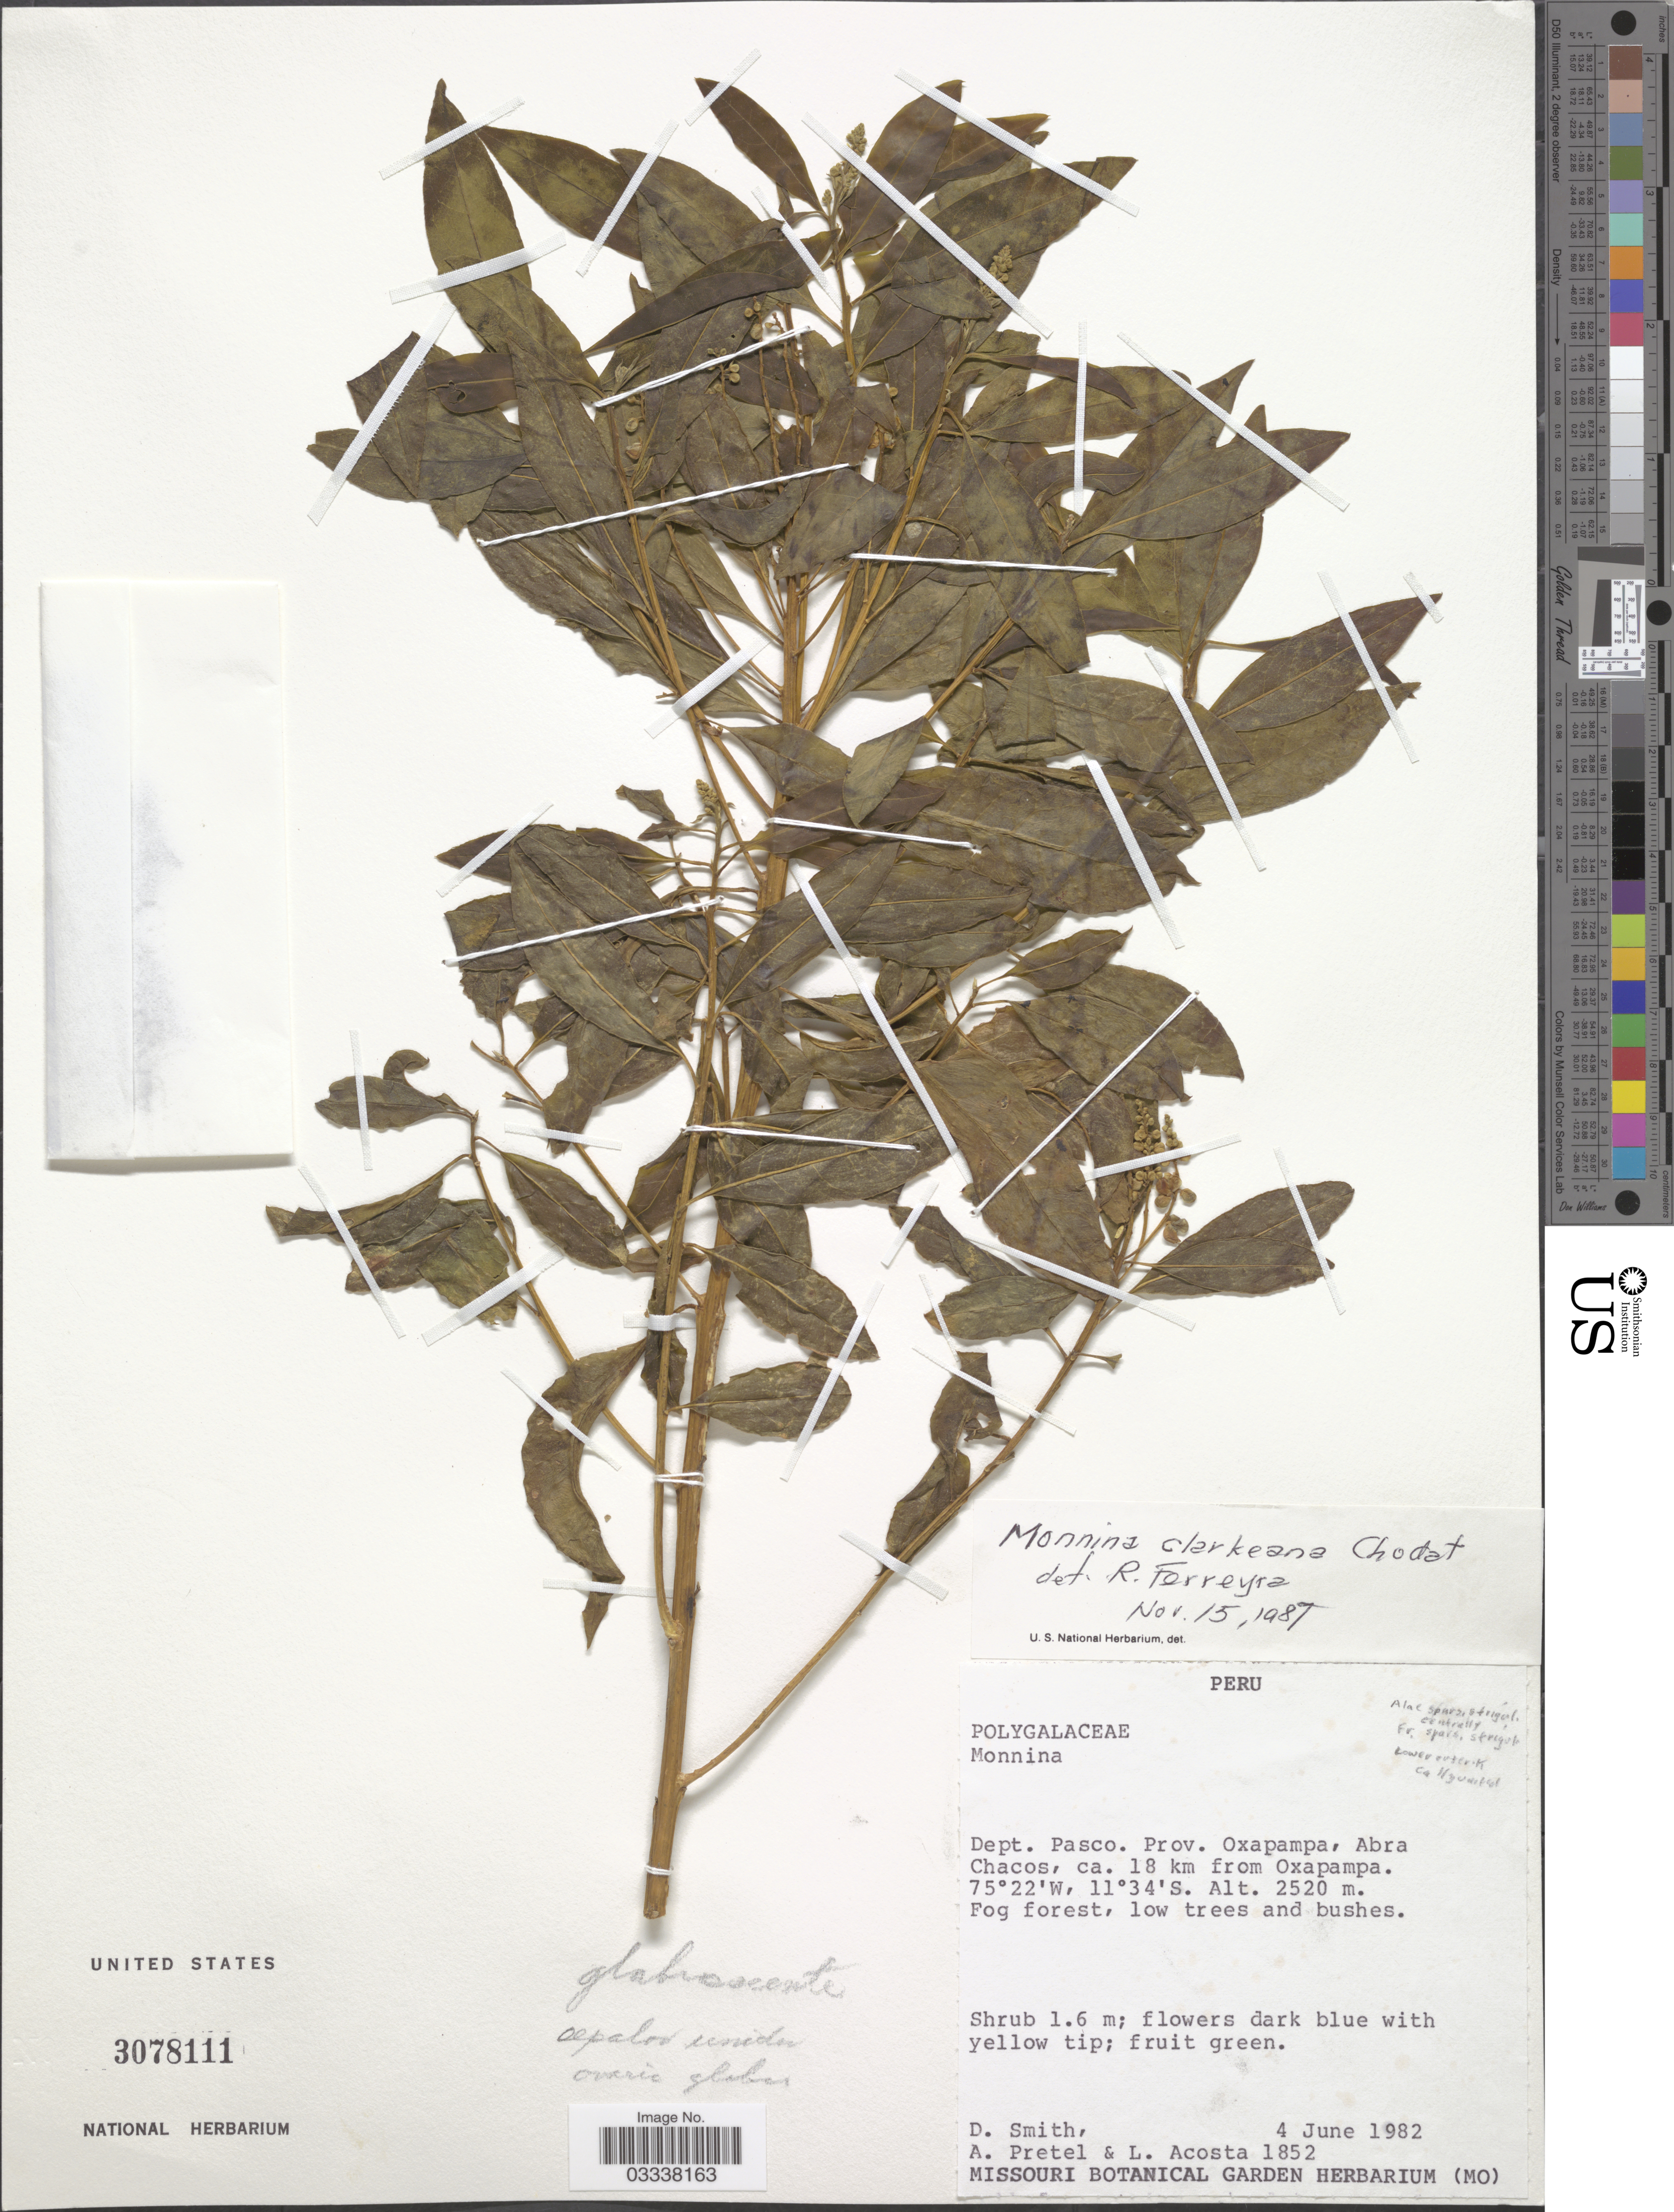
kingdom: Plantae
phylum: Tracheophyta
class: Magnoliopsida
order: Fabales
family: Polygalaceae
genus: Monnina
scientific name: Monnina clarkeana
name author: Chodat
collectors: D. Smith, A. Pretel & L. Acosta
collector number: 1852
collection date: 1982-06-04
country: Peru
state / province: Pasco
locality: Dept. Pasco. Prov. Oxapampa, Abra Chacos, ca. 18 km from Oxapampa.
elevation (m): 2520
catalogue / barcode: US 3078111